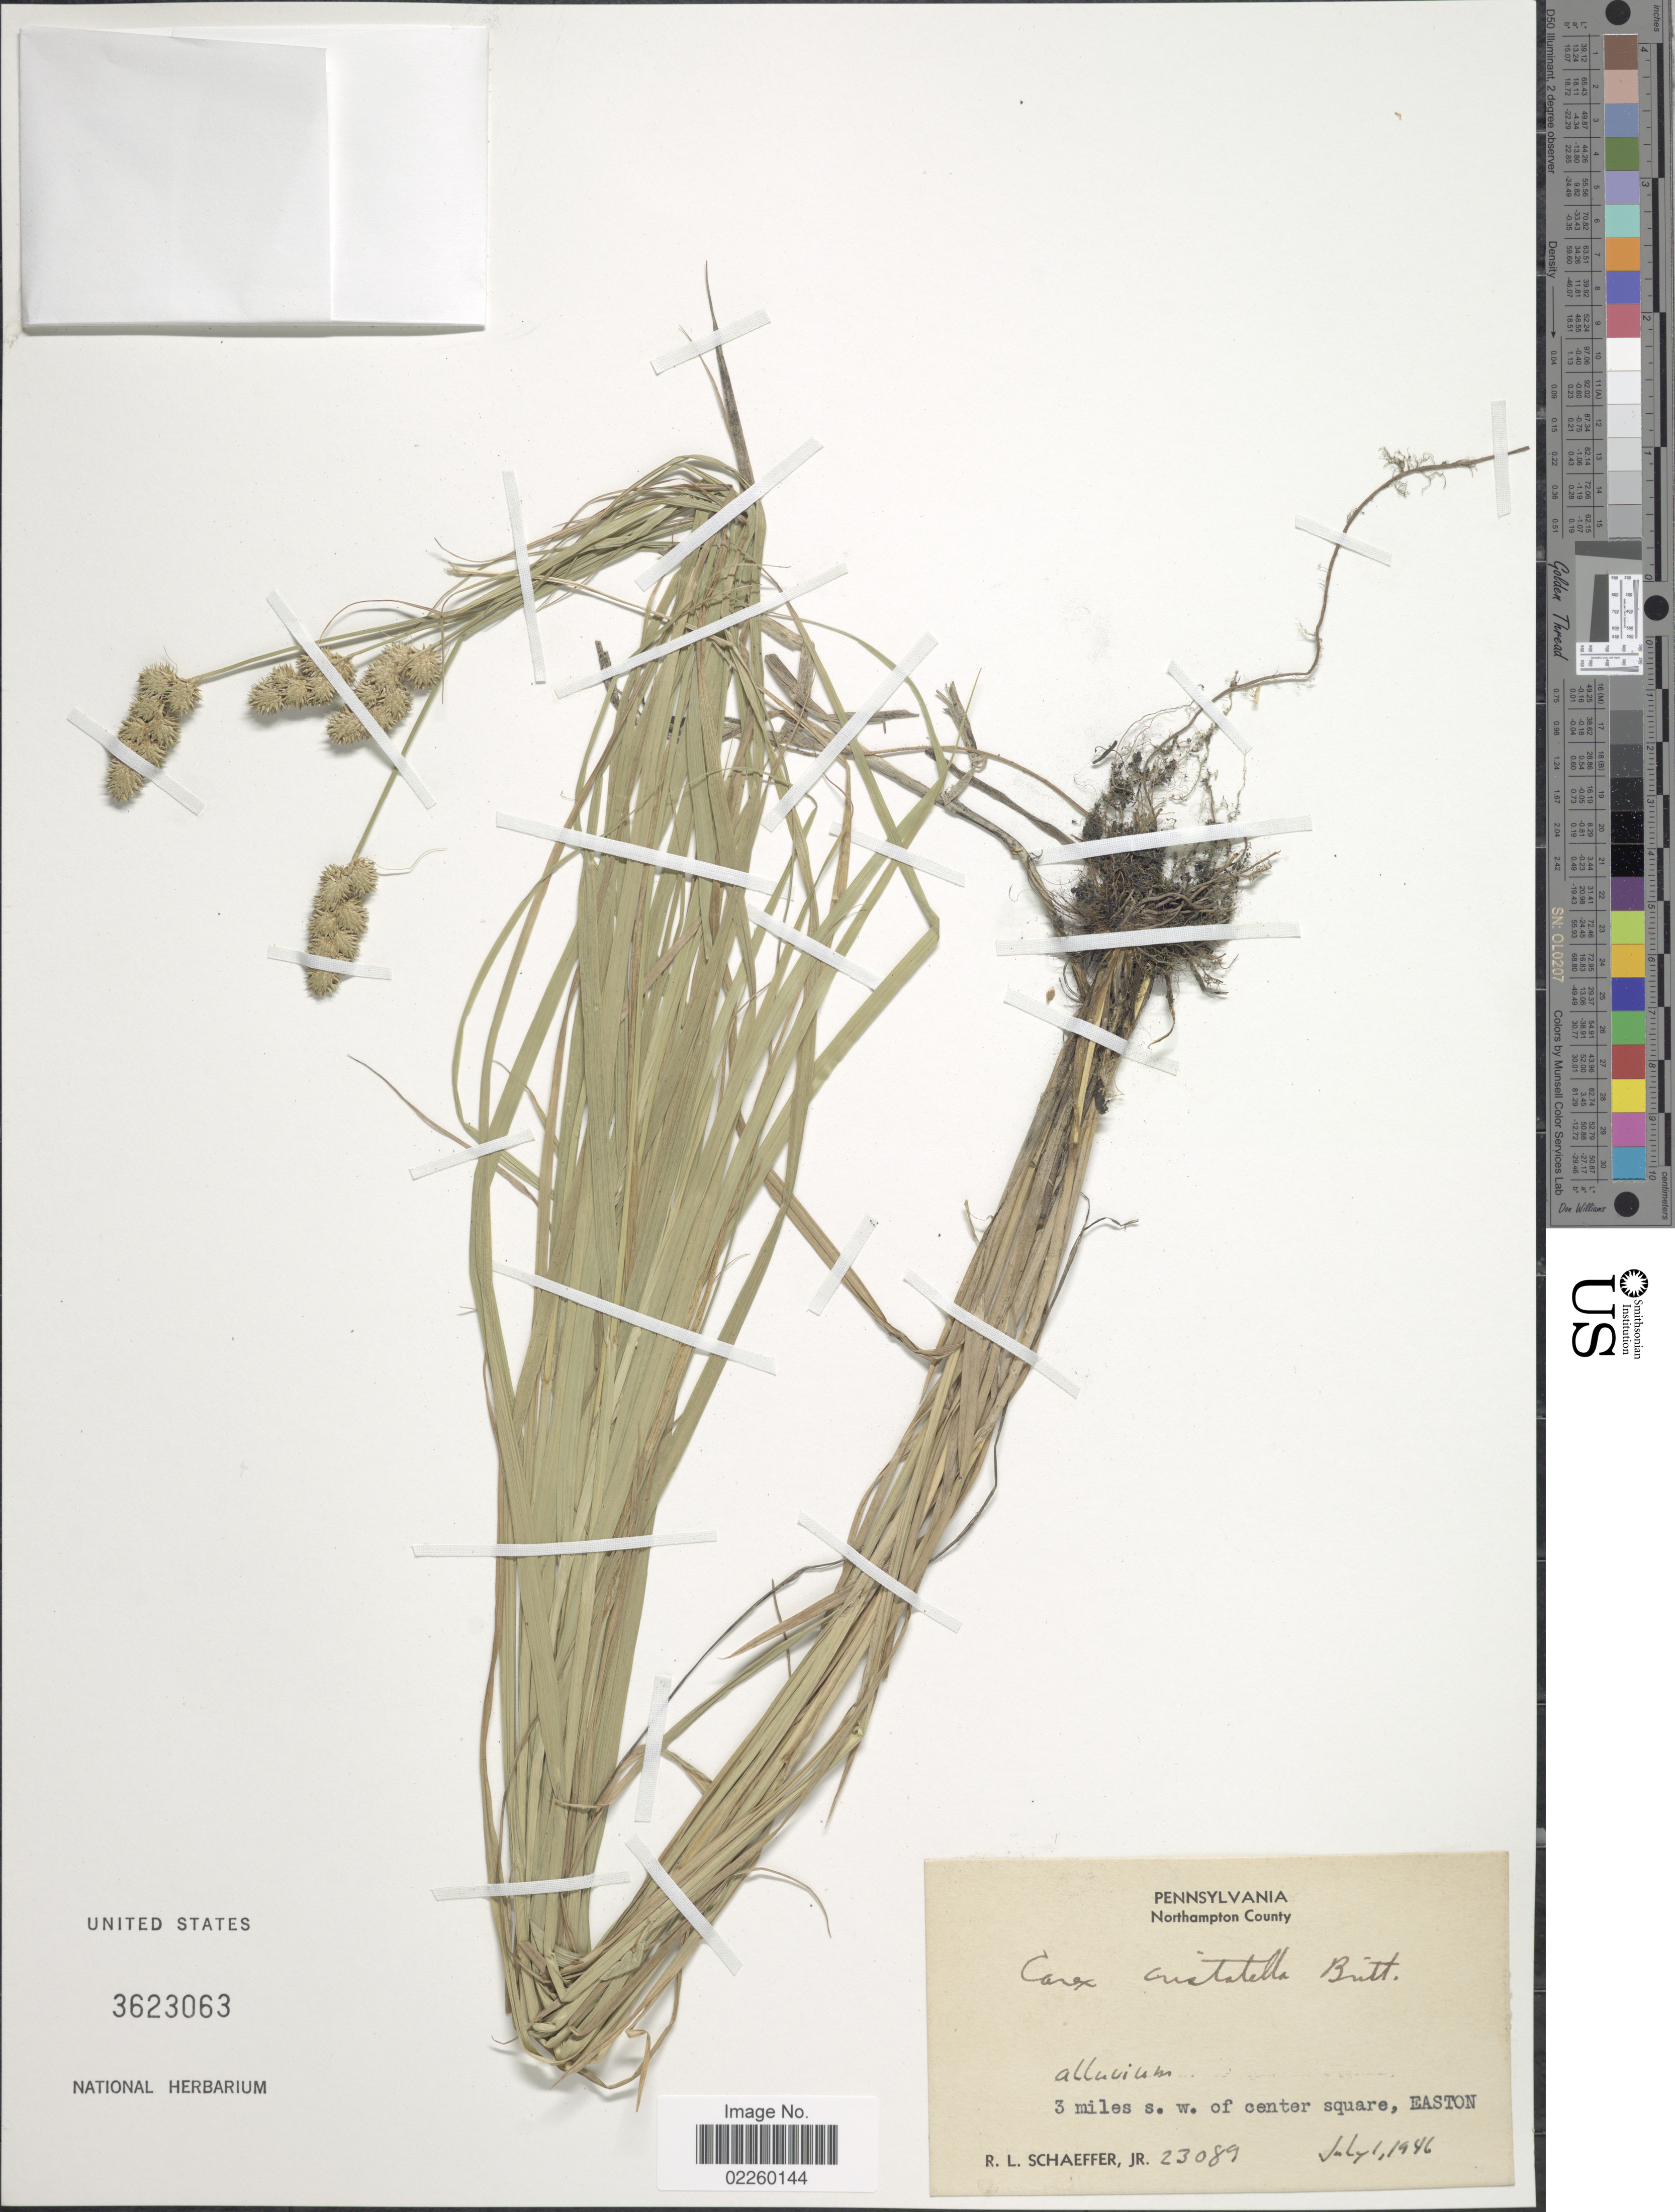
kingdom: Plantae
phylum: Tracheophyta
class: Liliopsida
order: Poales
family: Cyperaceae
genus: Carex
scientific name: Carex cristatella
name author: Britton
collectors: R. L. Schaeffer Jr.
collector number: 23089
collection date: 1946-07-01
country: United States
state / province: Pennsylvania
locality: Northampton County. 3 miles s. w. of center square, Easton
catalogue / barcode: US 3623063